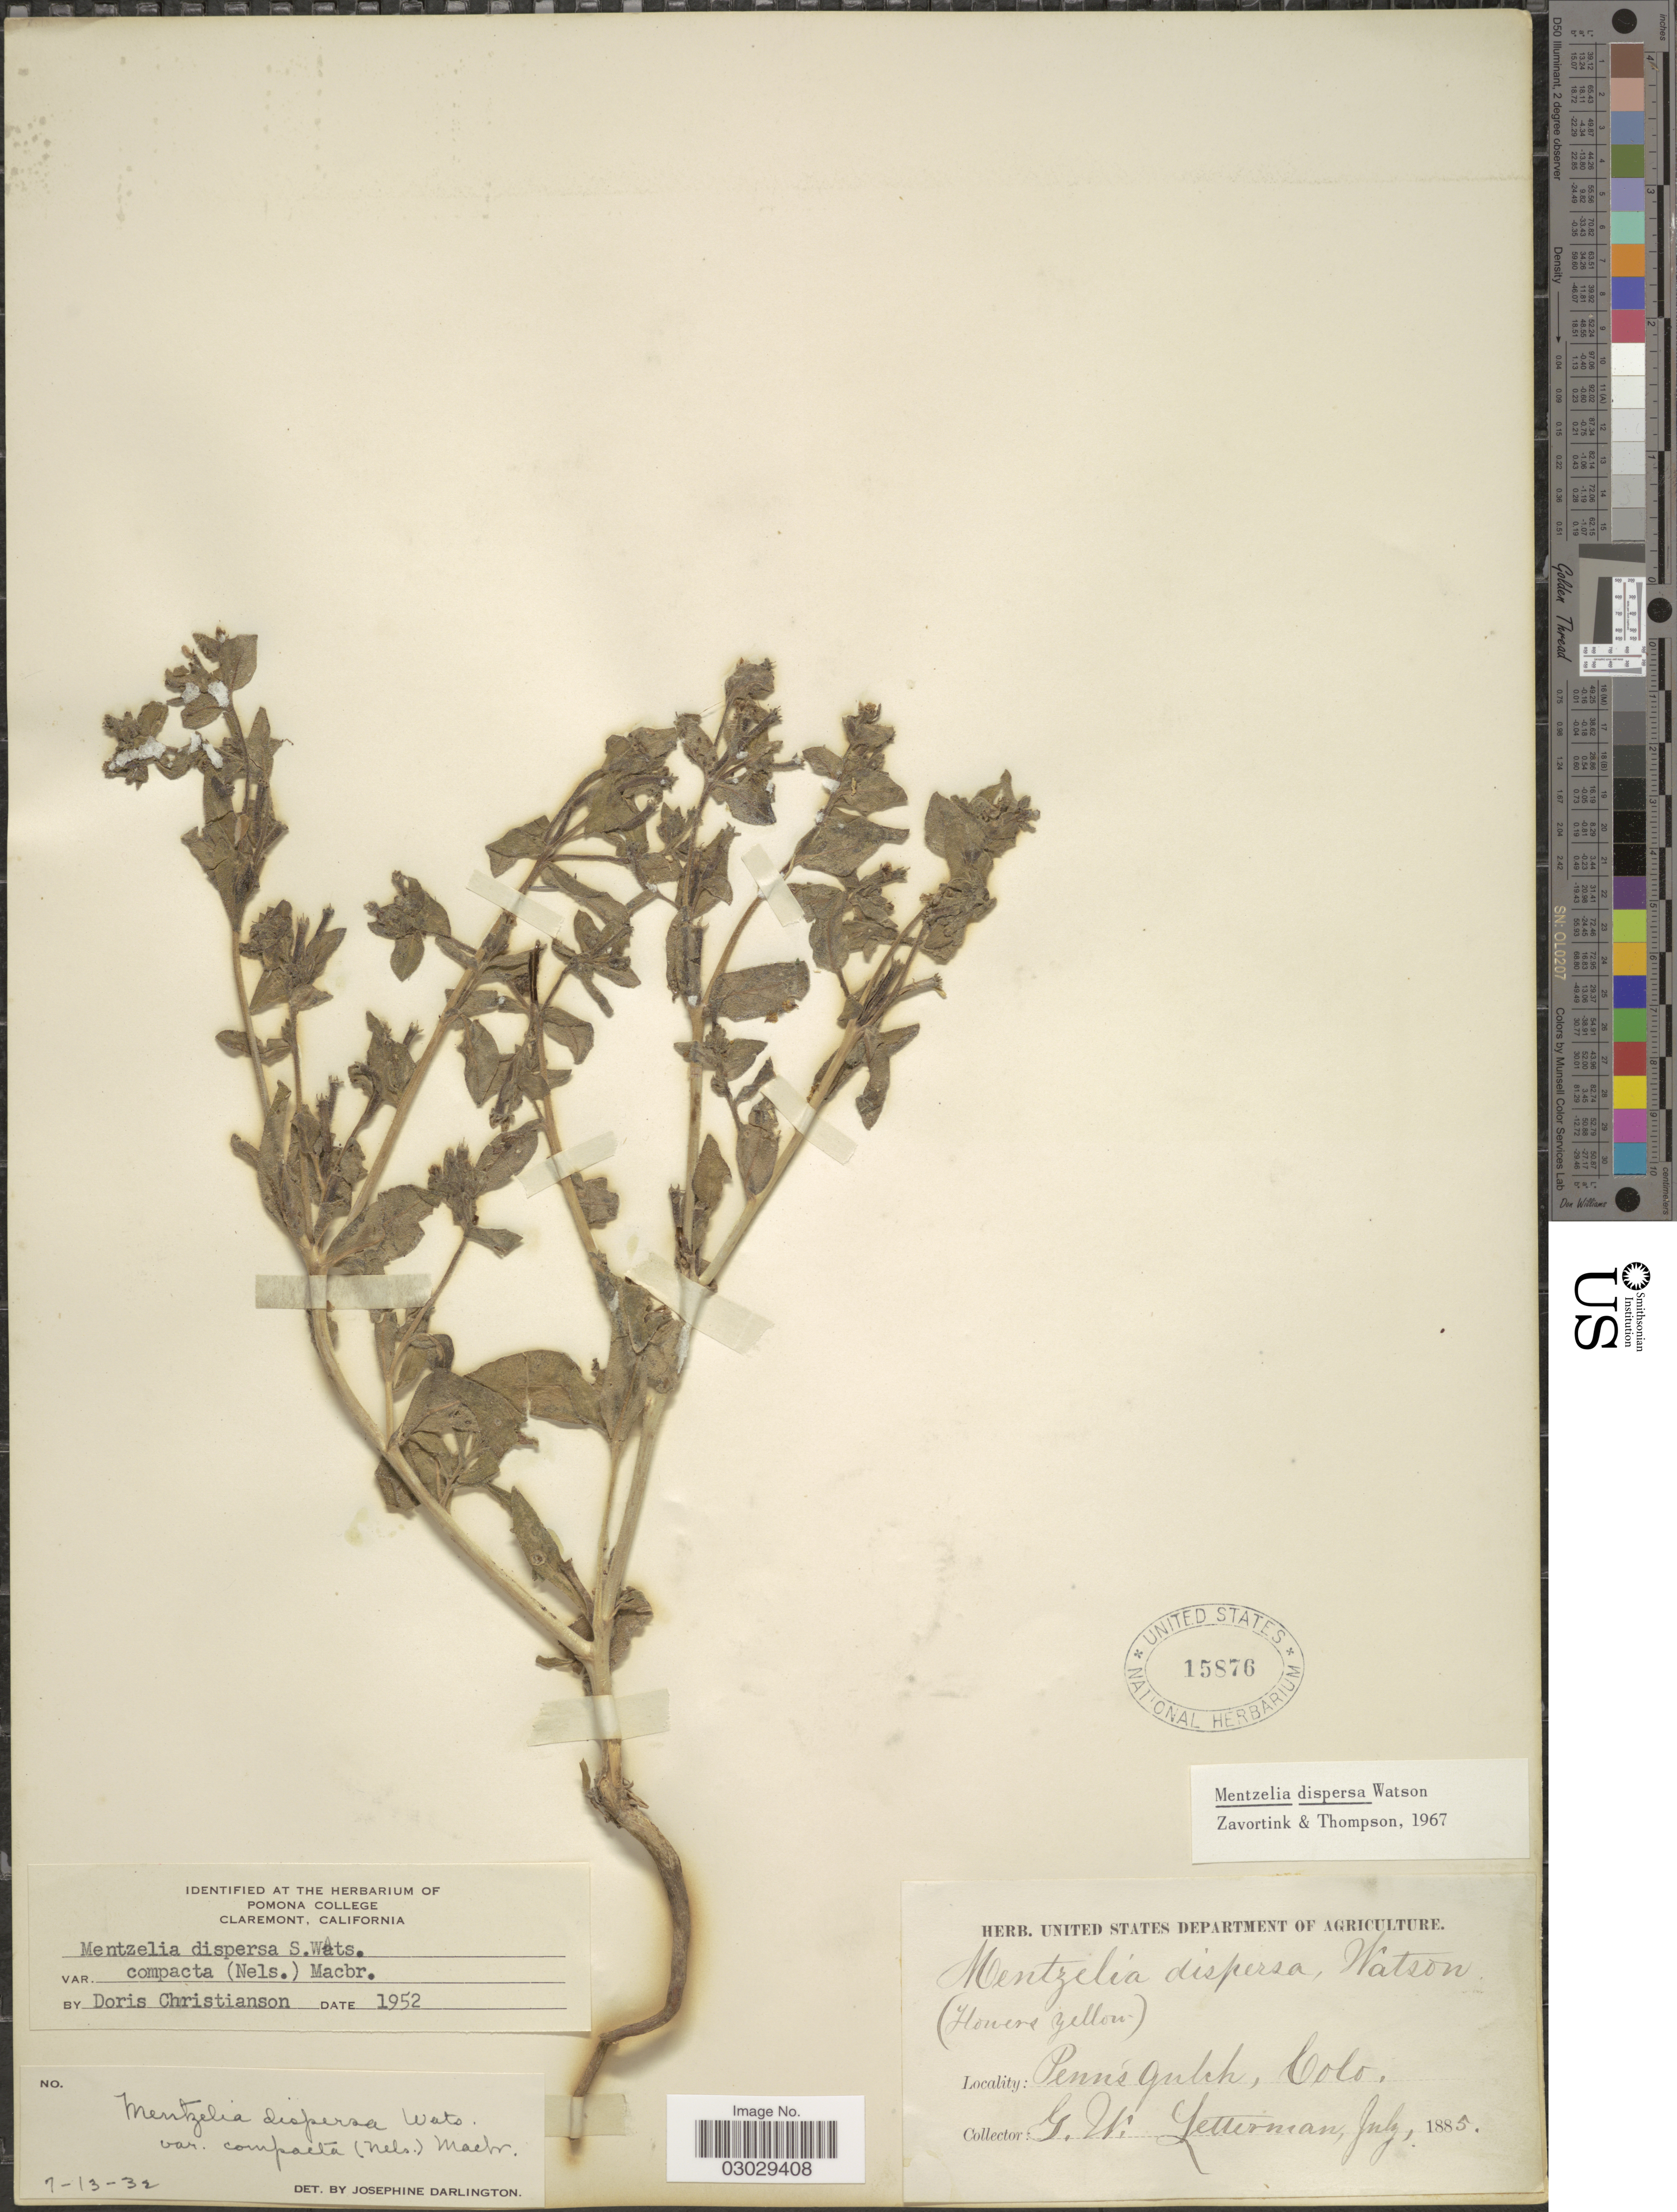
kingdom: Plantae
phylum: Tracheophyta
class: Magnoliopsida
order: Cornales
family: Loasaceae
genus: Mentzelia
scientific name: Mentzelia dispersa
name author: S. Watson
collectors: G. W. Letterman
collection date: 1885-07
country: United States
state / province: Colorado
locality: Penn's Gulch.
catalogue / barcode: US 15876